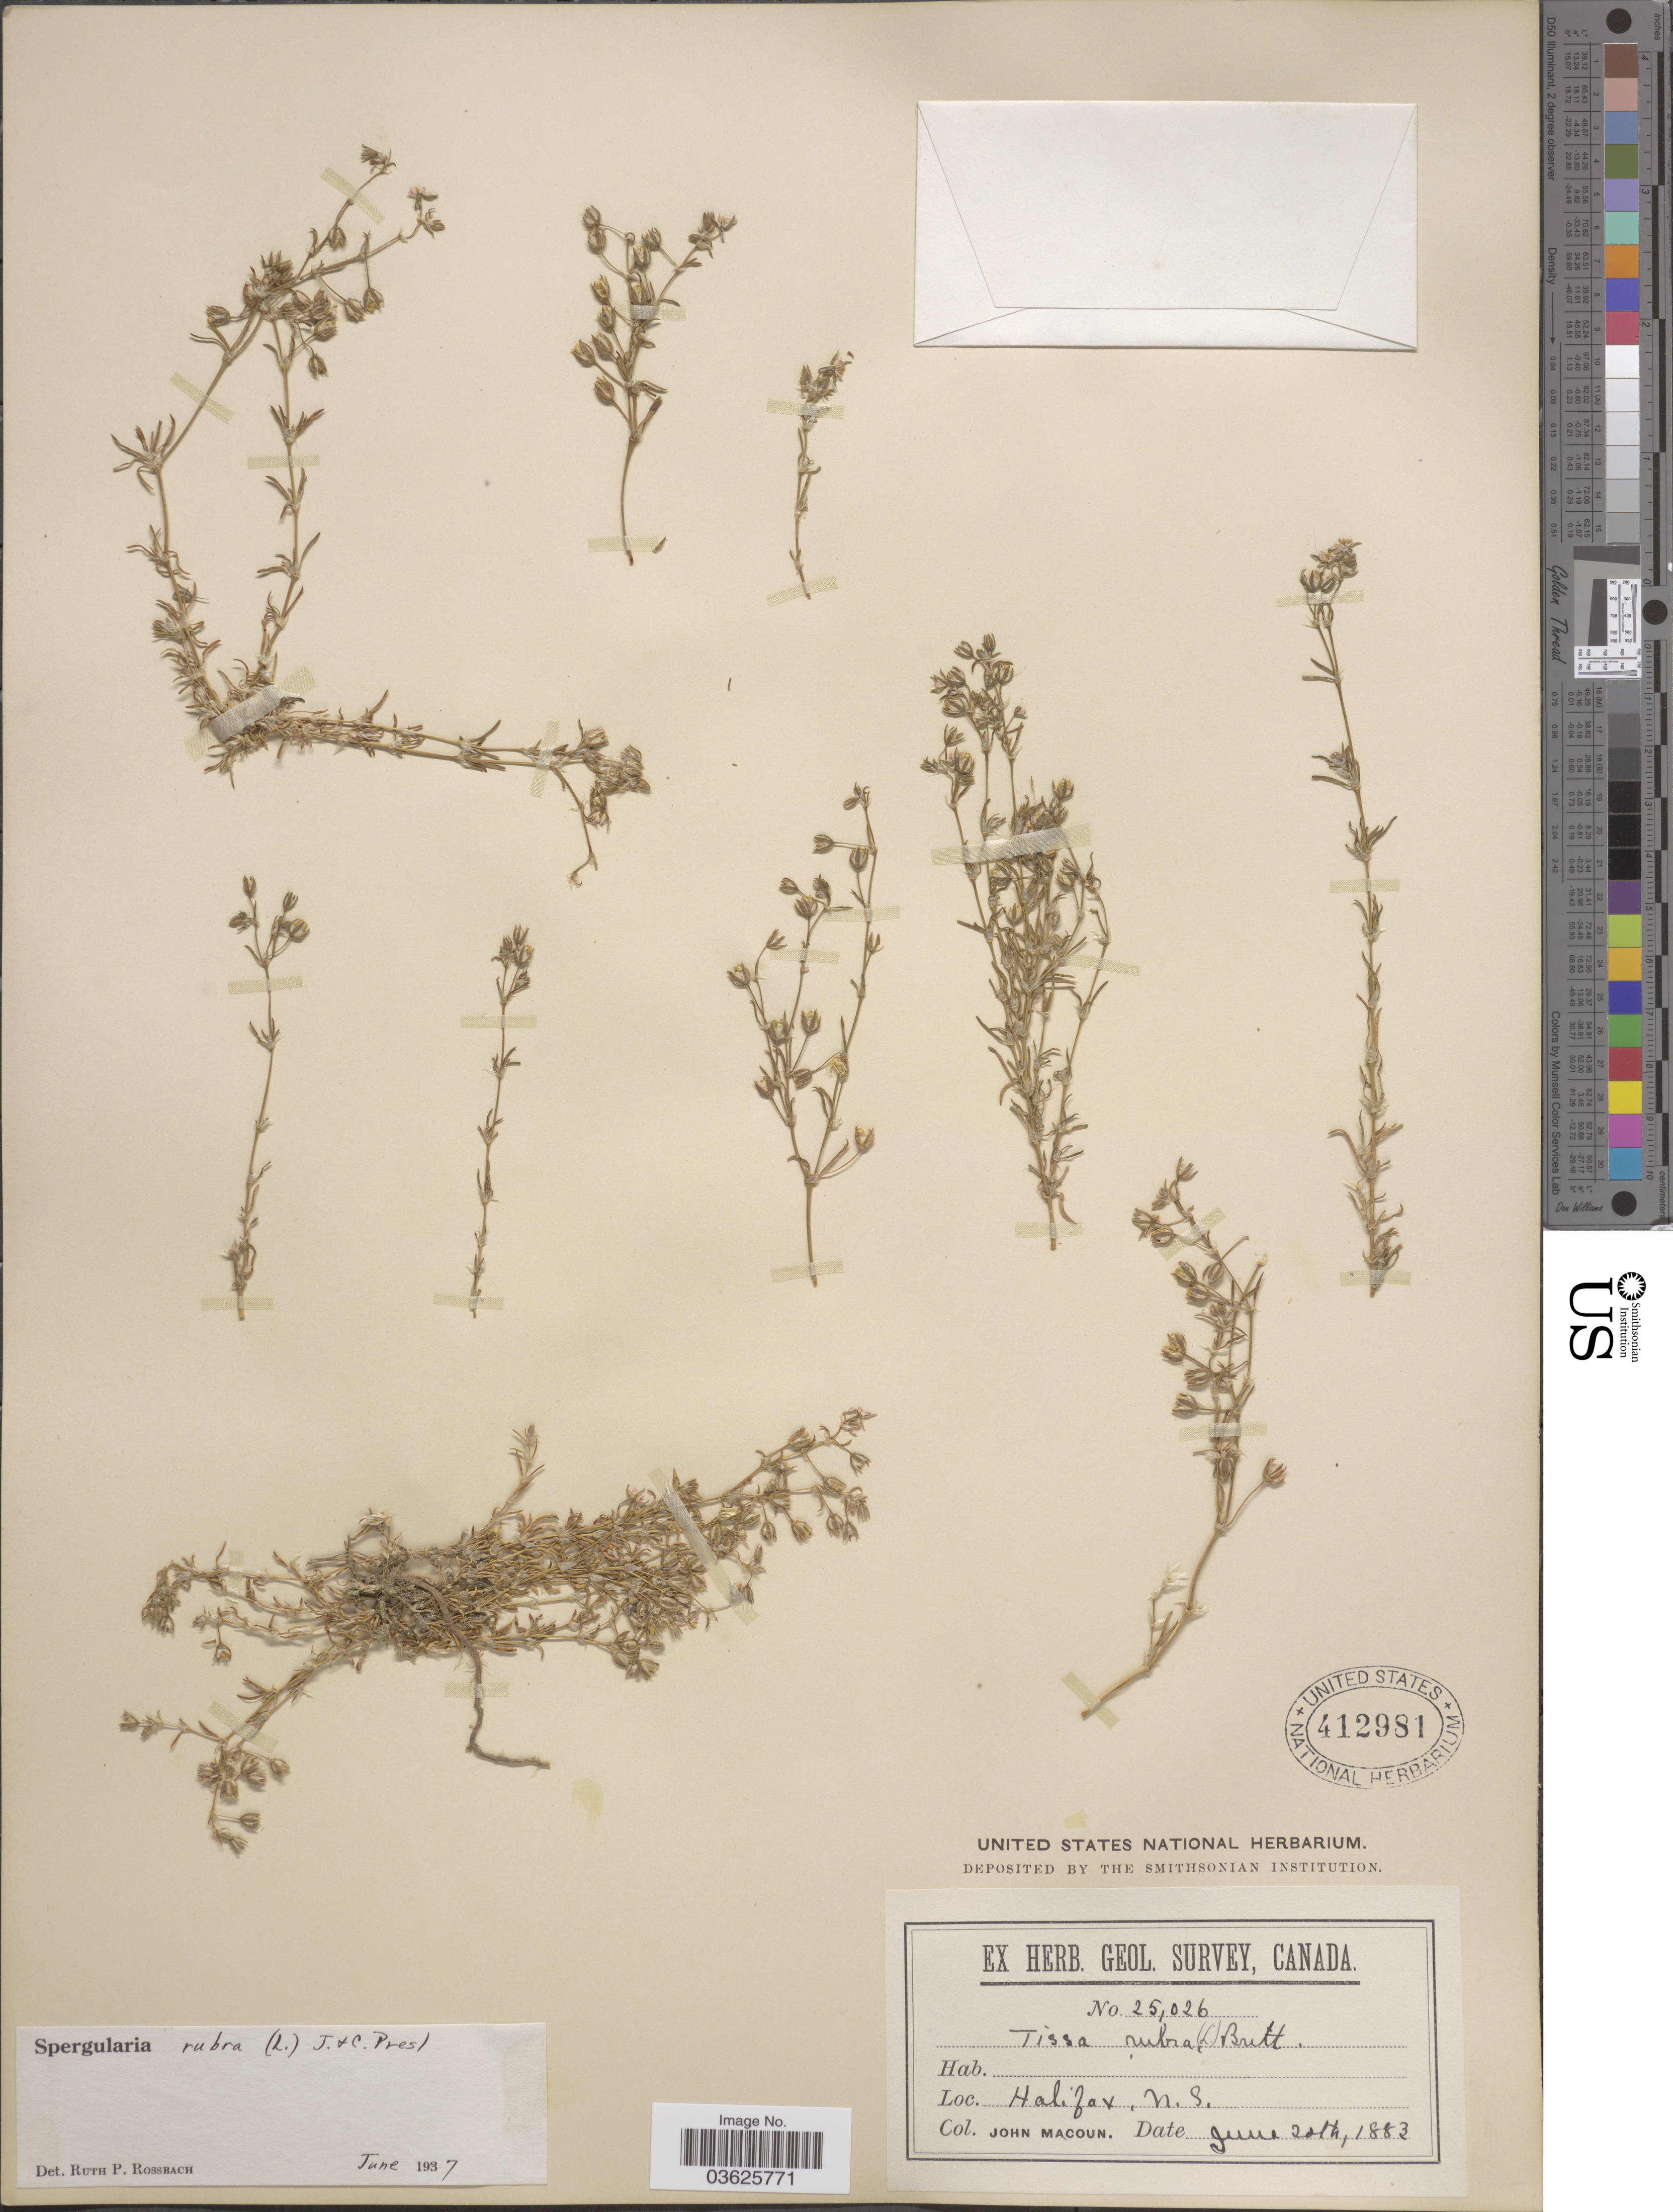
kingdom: Plantae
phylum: Tracheophyta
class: Magnoliopsida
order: Caryophyllales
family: Caryophyllaceae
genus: Spergularia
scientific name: Spergularia rubra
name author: (L.) J. Presl & C. Presl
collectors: J. Macoun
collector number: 25026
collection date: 1883-06-20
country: Canada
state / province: Nova Scotia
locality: Halifax.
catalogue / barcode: US 412981